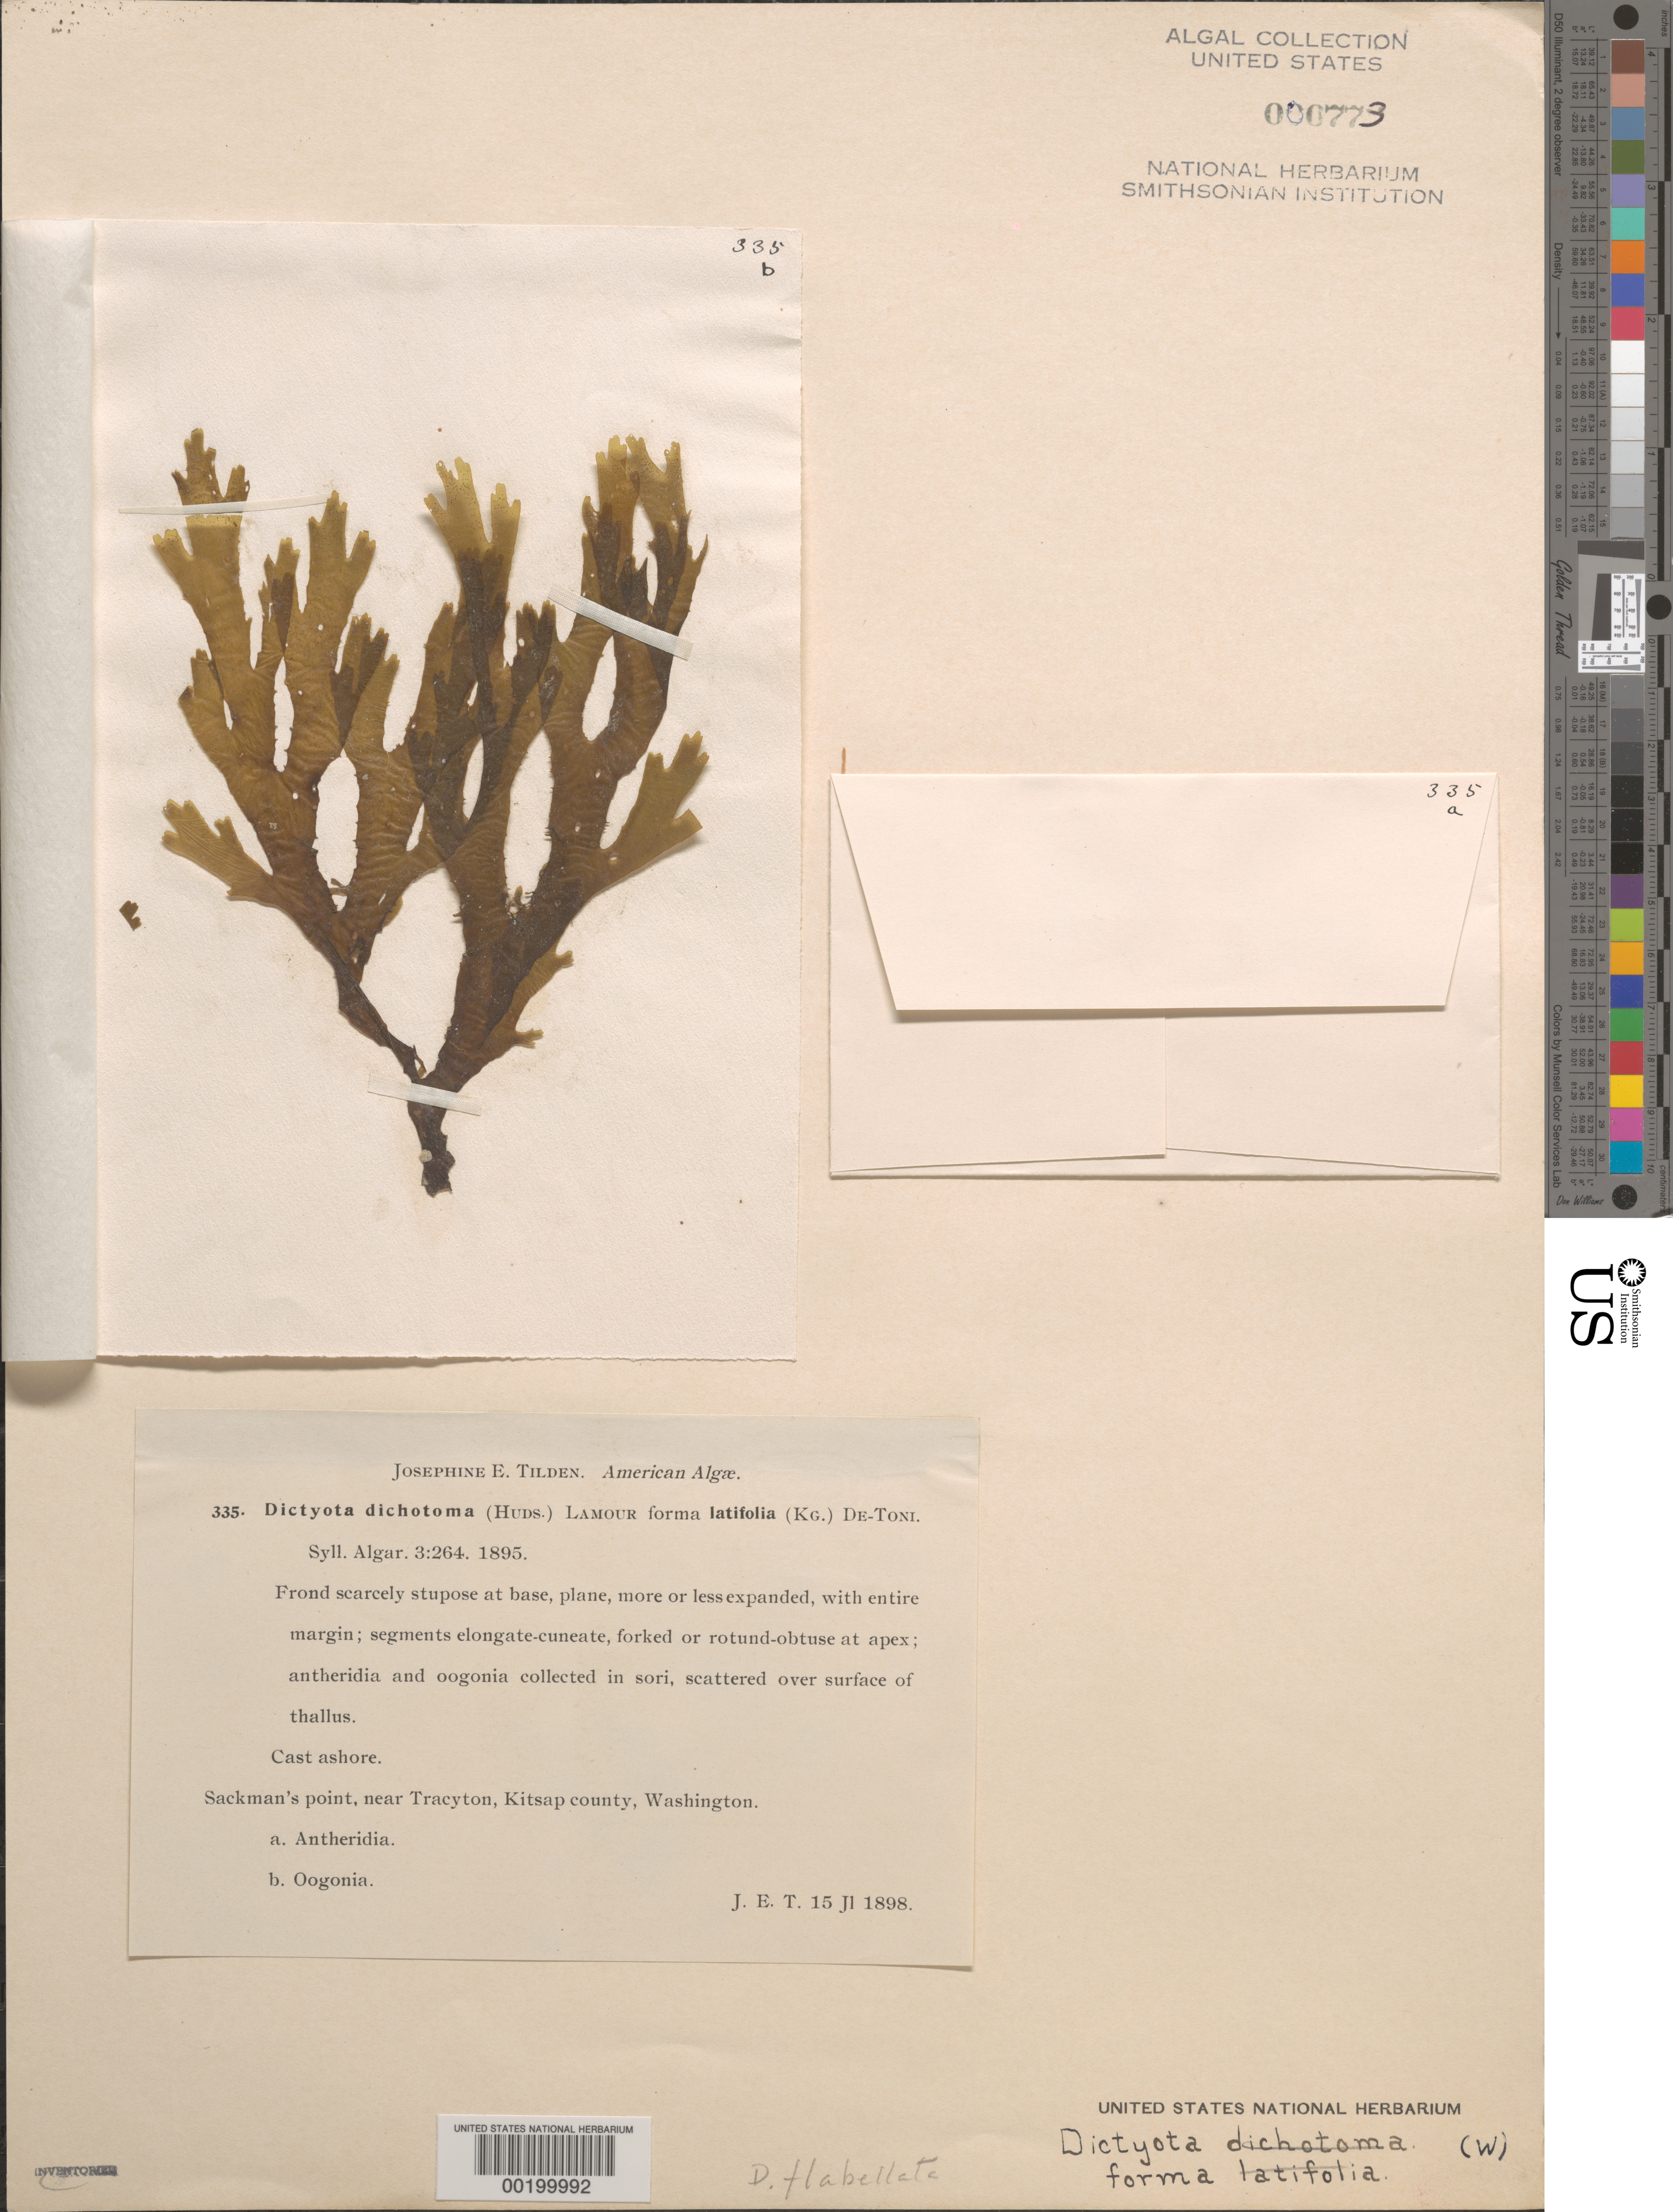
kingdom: Chromista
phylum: Ochrophyta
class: Phaeophyceae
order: Dictyotales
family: Dictyotaceae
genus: Dictyota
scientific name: Dictyota flabellata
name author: (Collins) Setch. & N.L. Gardner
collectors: J. E. Tilden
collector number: JET 335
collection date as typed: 15 Jul 1898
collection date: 1898-07-15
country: United States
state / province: Washington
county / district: Kitsap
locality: Sackman's Point, near Tracyton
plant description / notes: Tilden, American Algae, as Dictyota dichotoma f. latifolia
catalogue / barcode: US 773